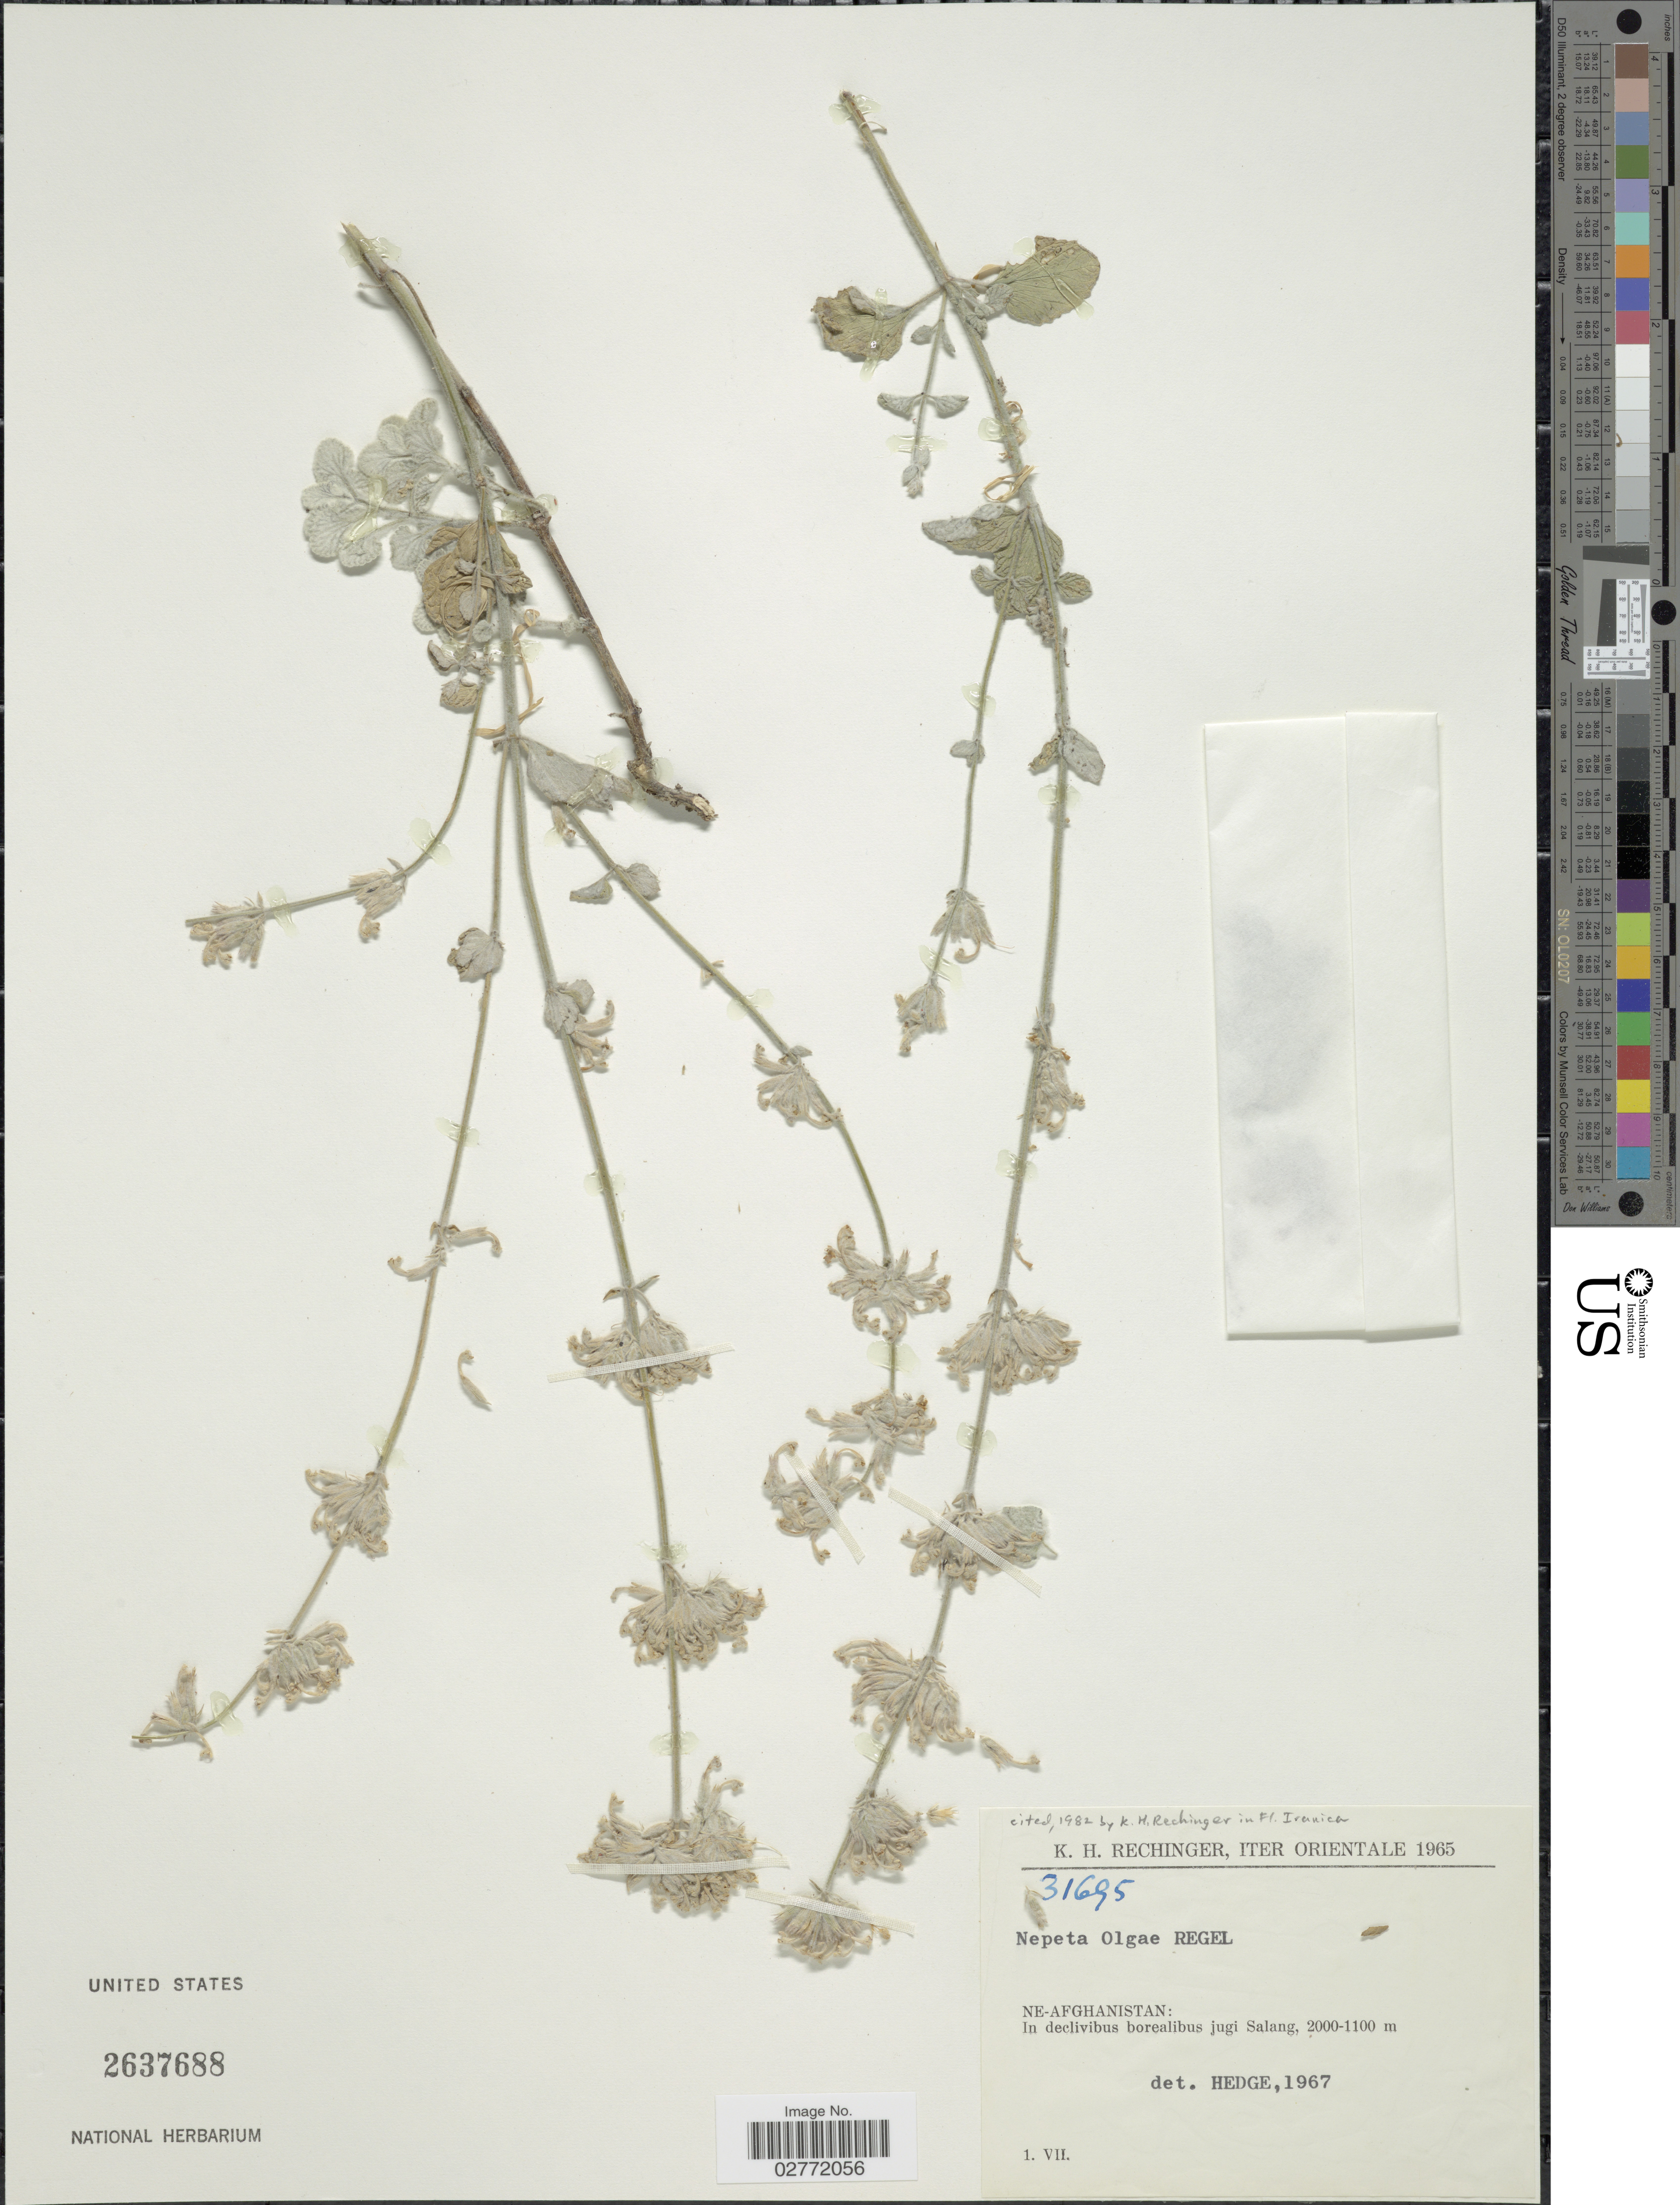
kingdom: Plantae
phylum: Tracheophyta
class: Magnoliopsida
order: Lamiales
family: Lamiaceae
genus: Nepeta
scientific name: Nepeta olgae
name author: Regel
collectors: K. H. Rechinger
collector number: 31695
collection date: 1965-07-01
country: Afghanistan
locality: Iter Orientale, NE-Afghanistan, In declivibus borealibus jugi Salang.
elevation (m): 1100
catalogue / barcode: US 2637688